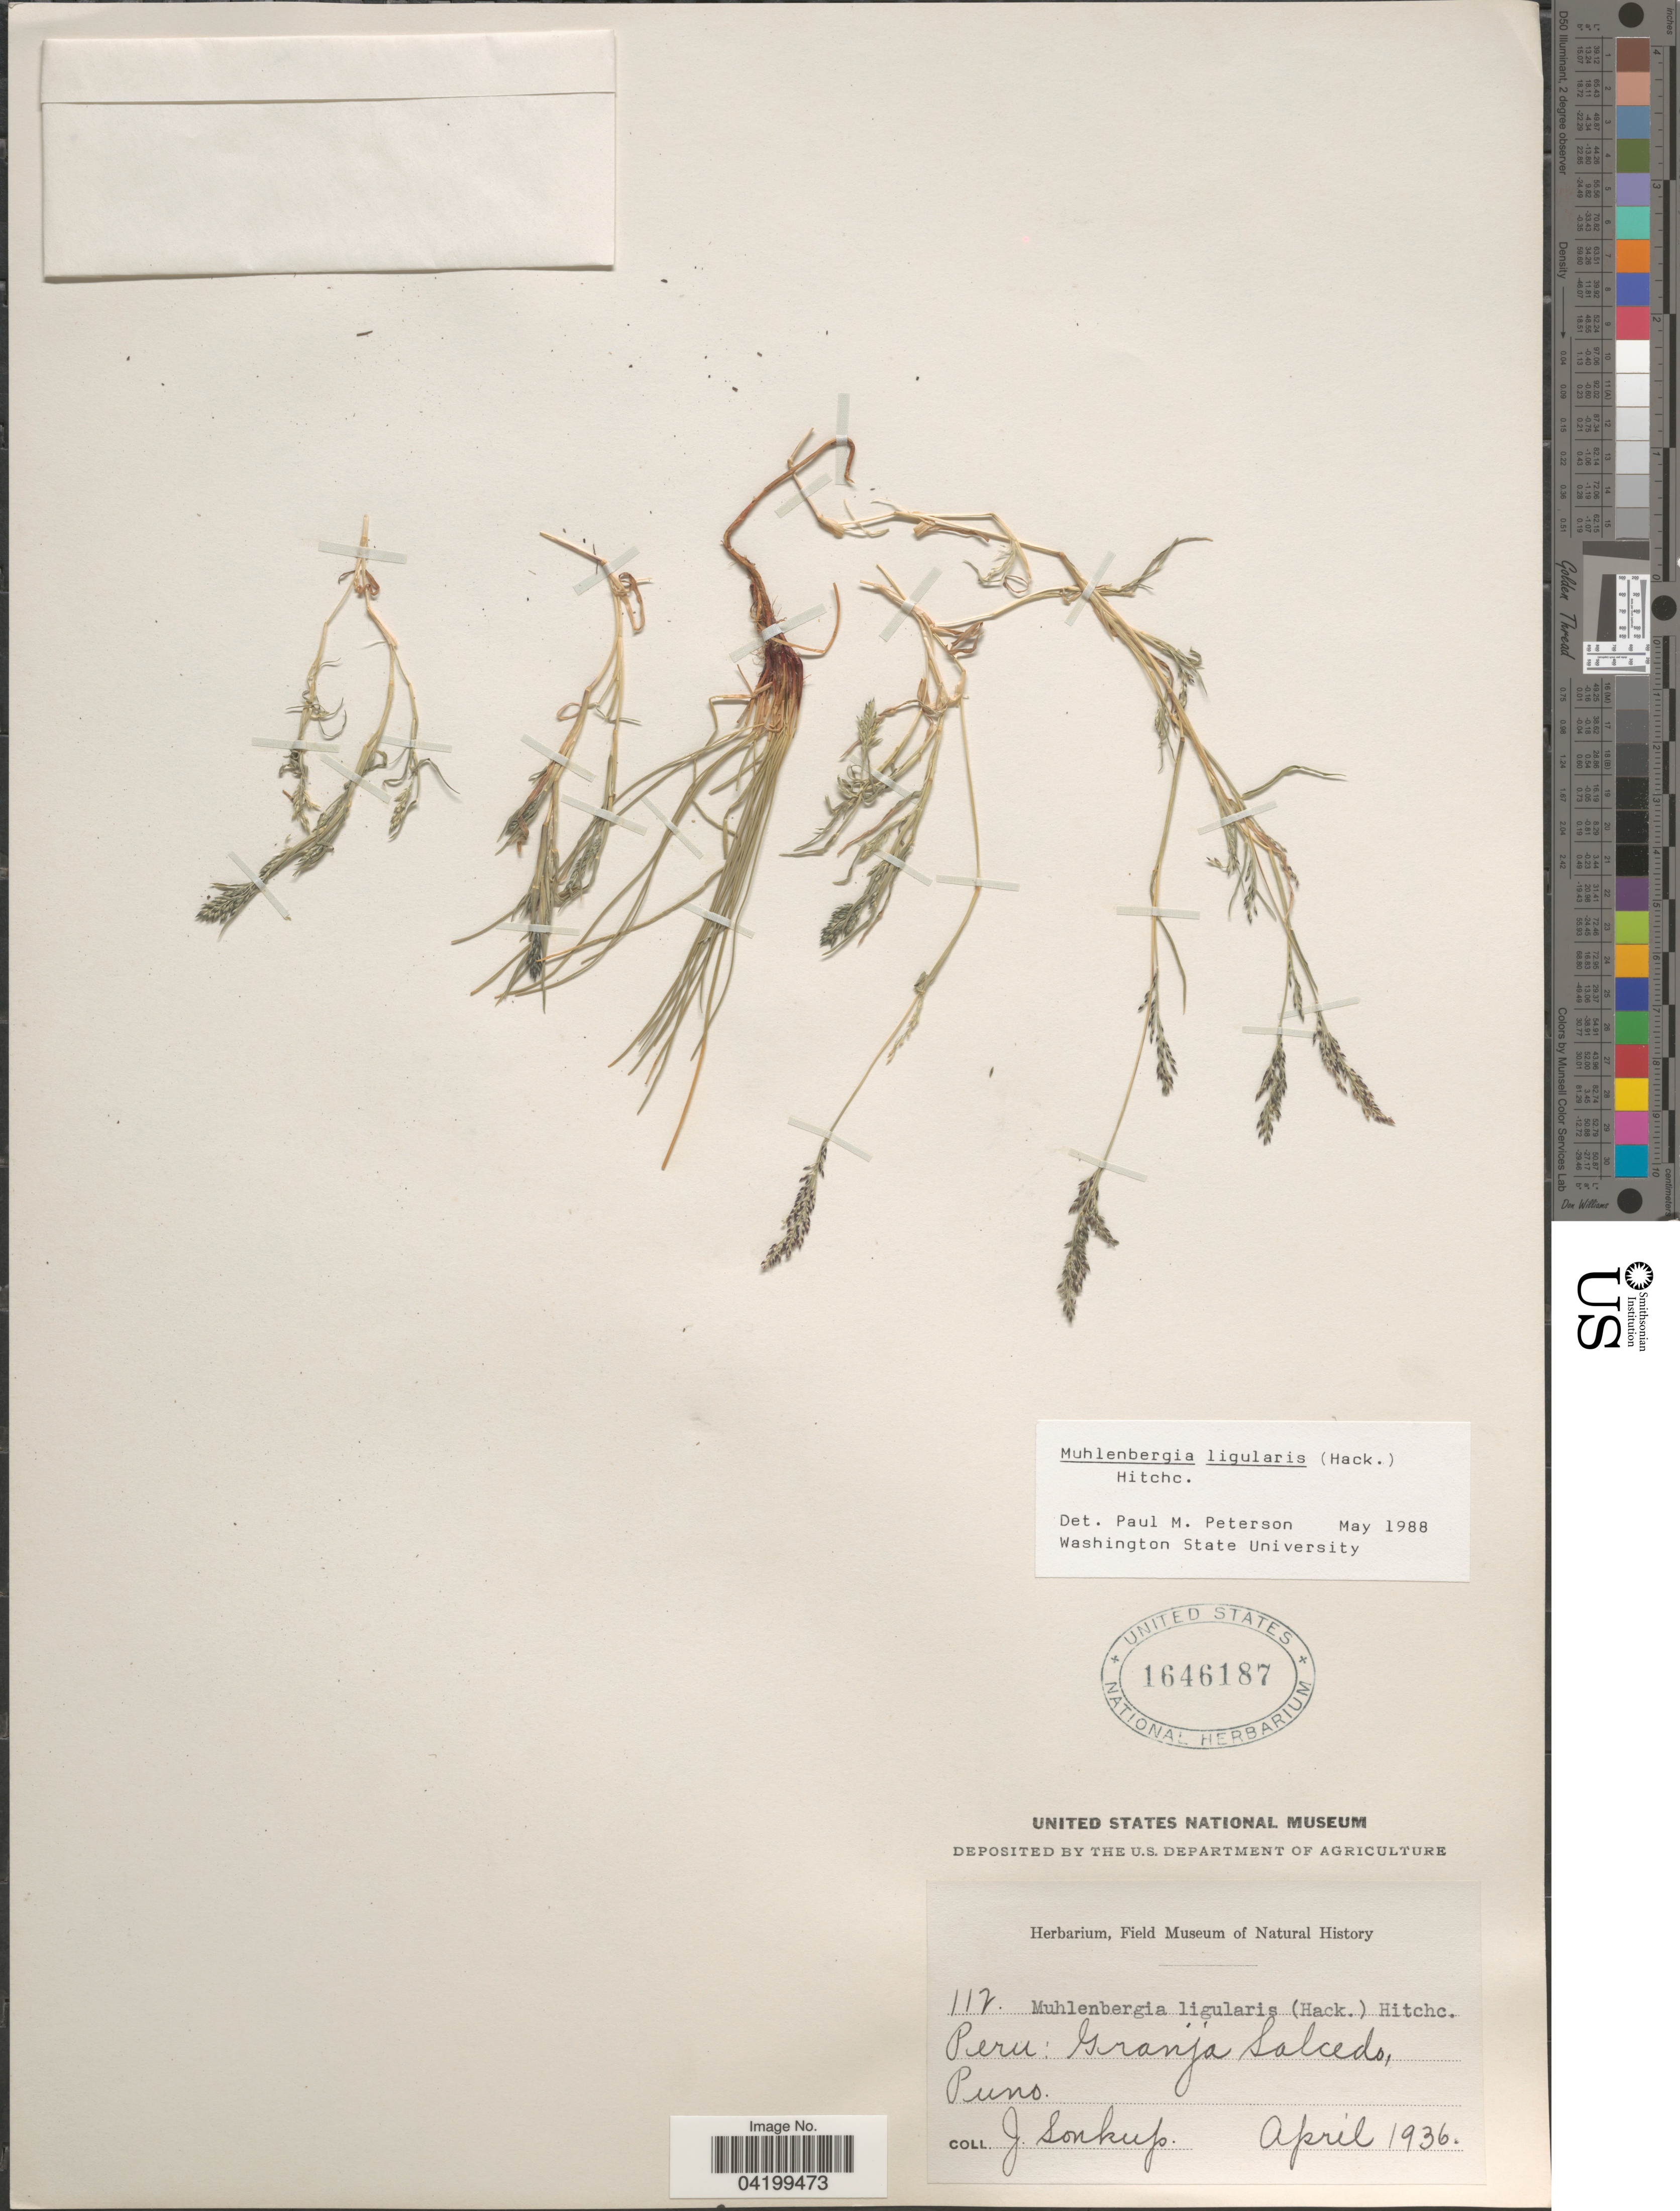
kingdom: Plantae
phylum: Tracheophyta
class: Liliopsida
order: Poales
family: Poaceae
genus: Muhlenbergia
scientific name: Muhlenbergia ligularis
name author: (Hack.) Hitchc.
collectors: J. Soukup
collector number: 117*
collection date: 1936-04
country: Peru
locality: Granja Salcedo, Puno.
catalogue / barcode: US 1646187